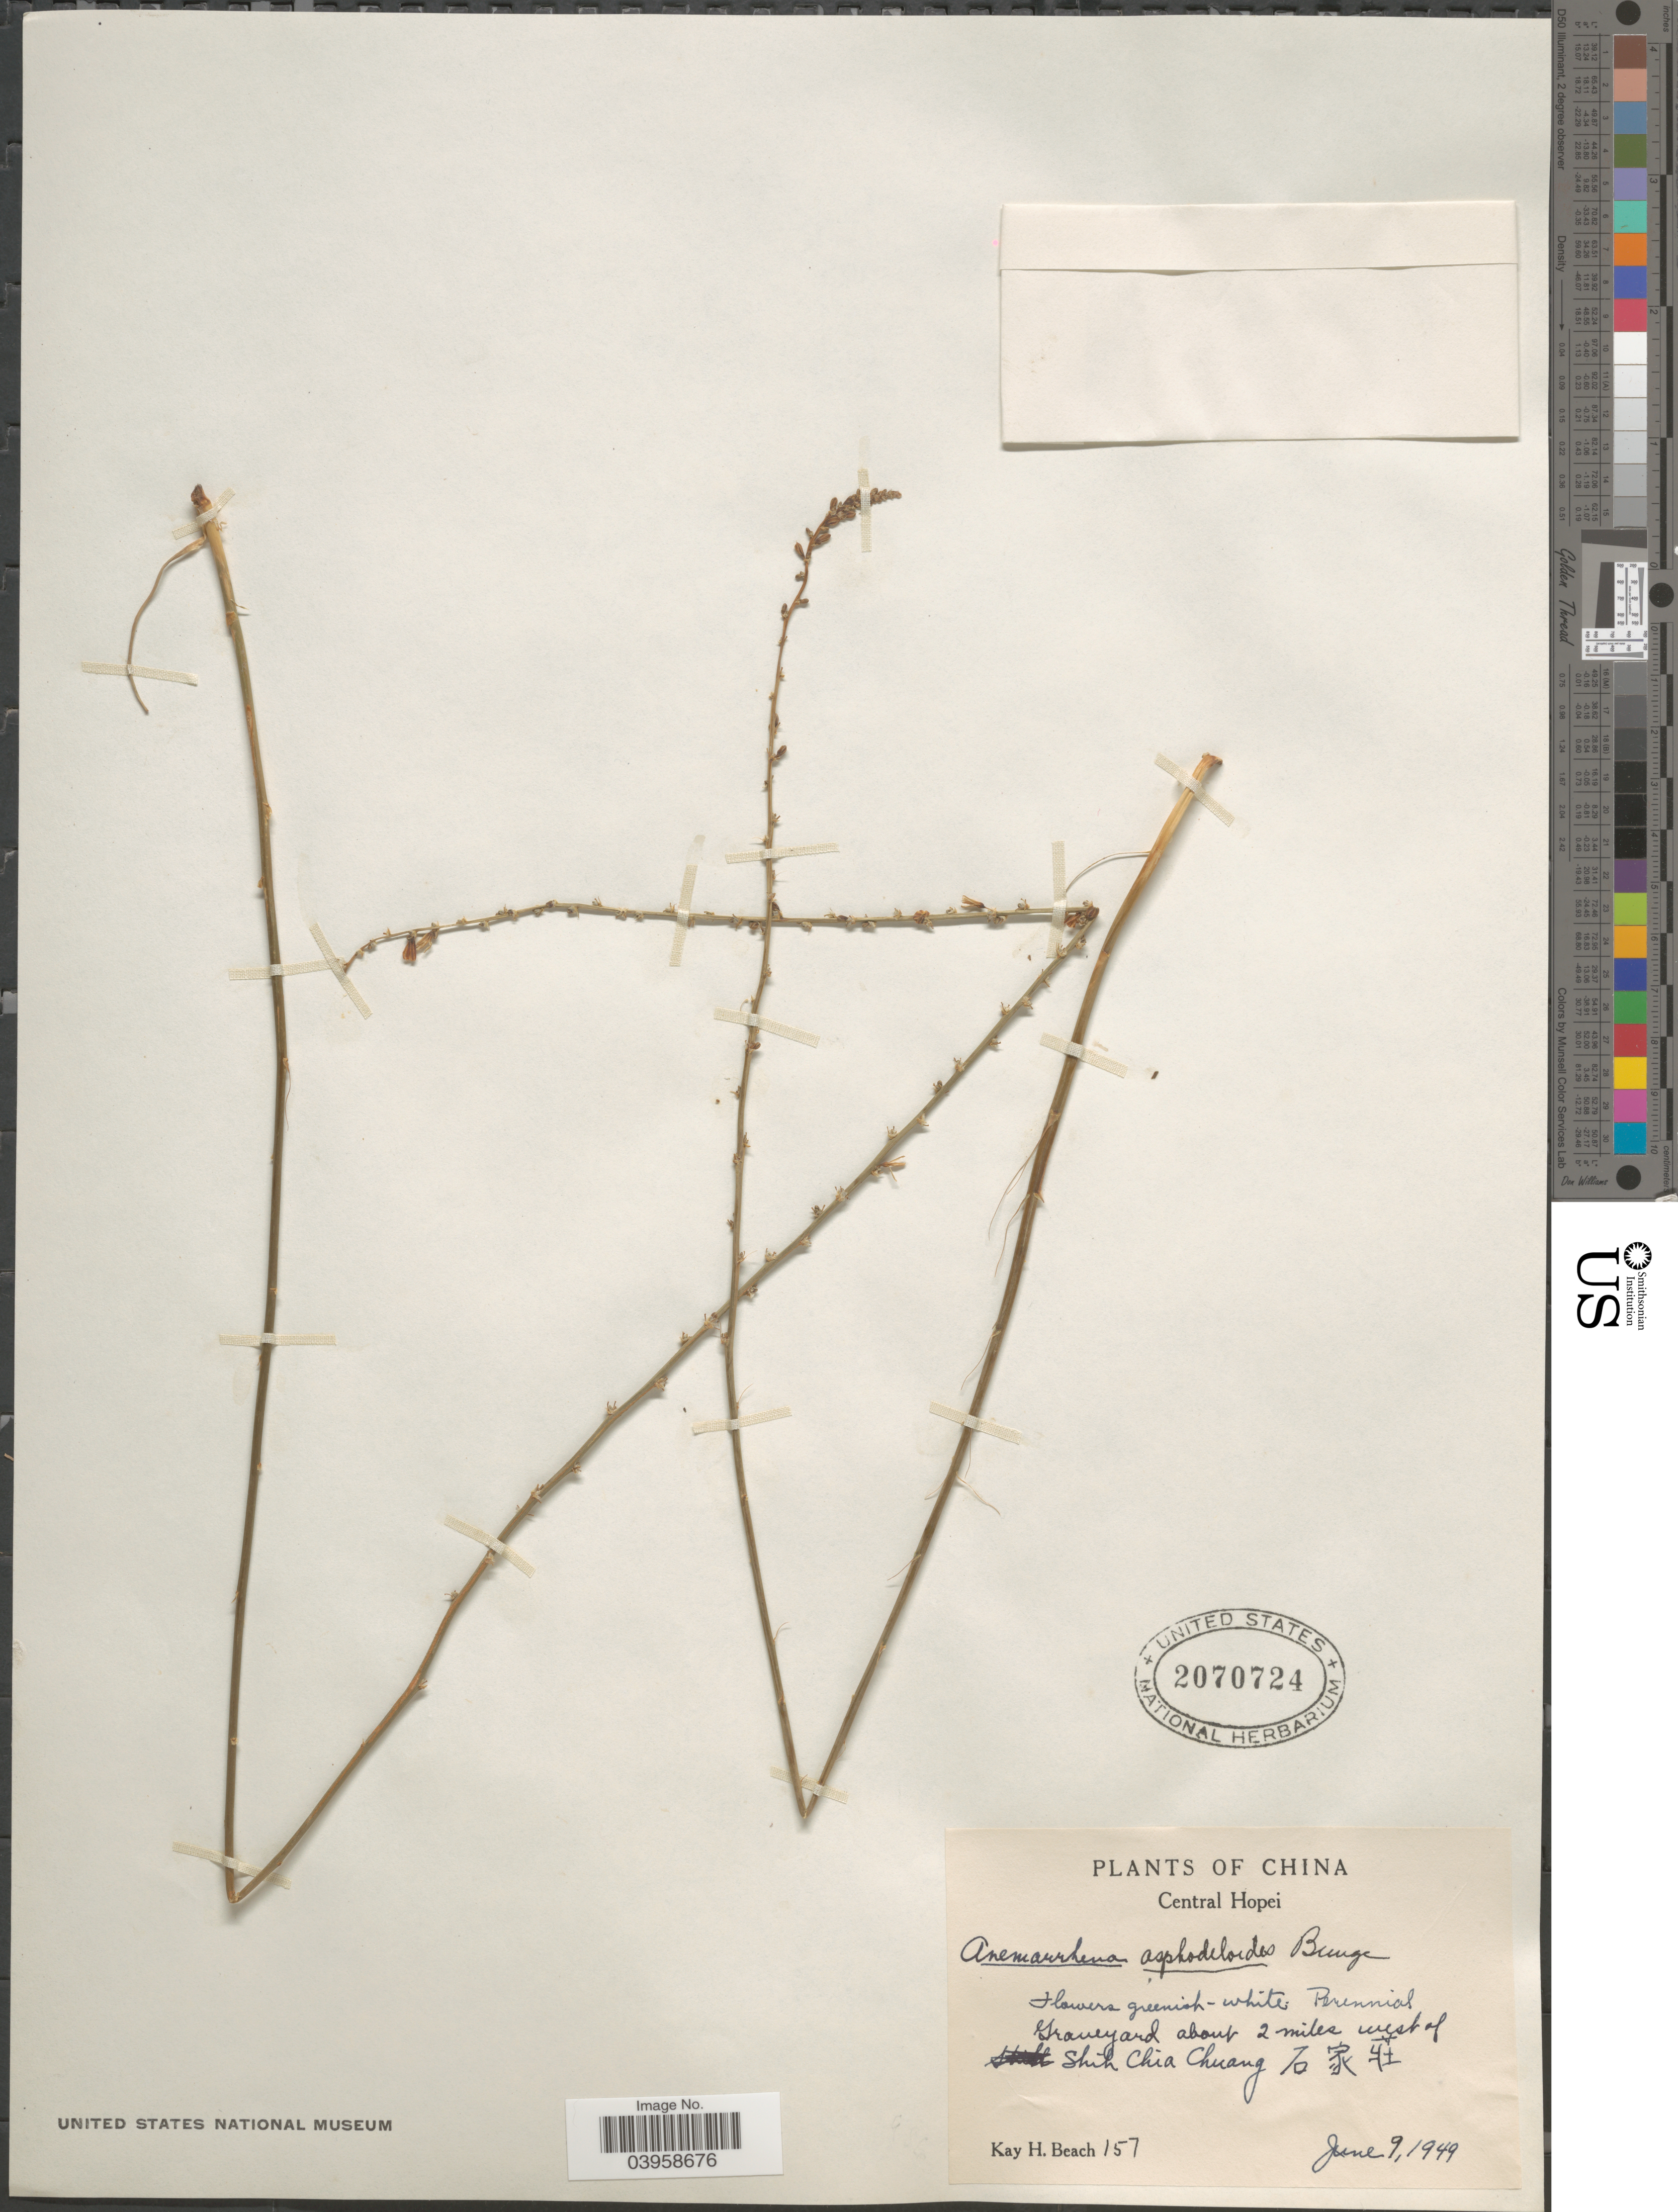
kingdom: Plantae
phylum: Tracheophyta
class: Liliopsida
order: Asparagales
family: Asparagaceae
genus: Anemarrhena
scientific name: Anemarrhena asphodeloides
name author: Bunge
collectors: K. H. Beach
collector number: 157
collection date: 1949-06-09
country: China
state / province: Hebei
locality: Central Hopei. Graveyard about 2 miles west of Shih Chia Chuang X.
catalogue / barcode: US 2070724